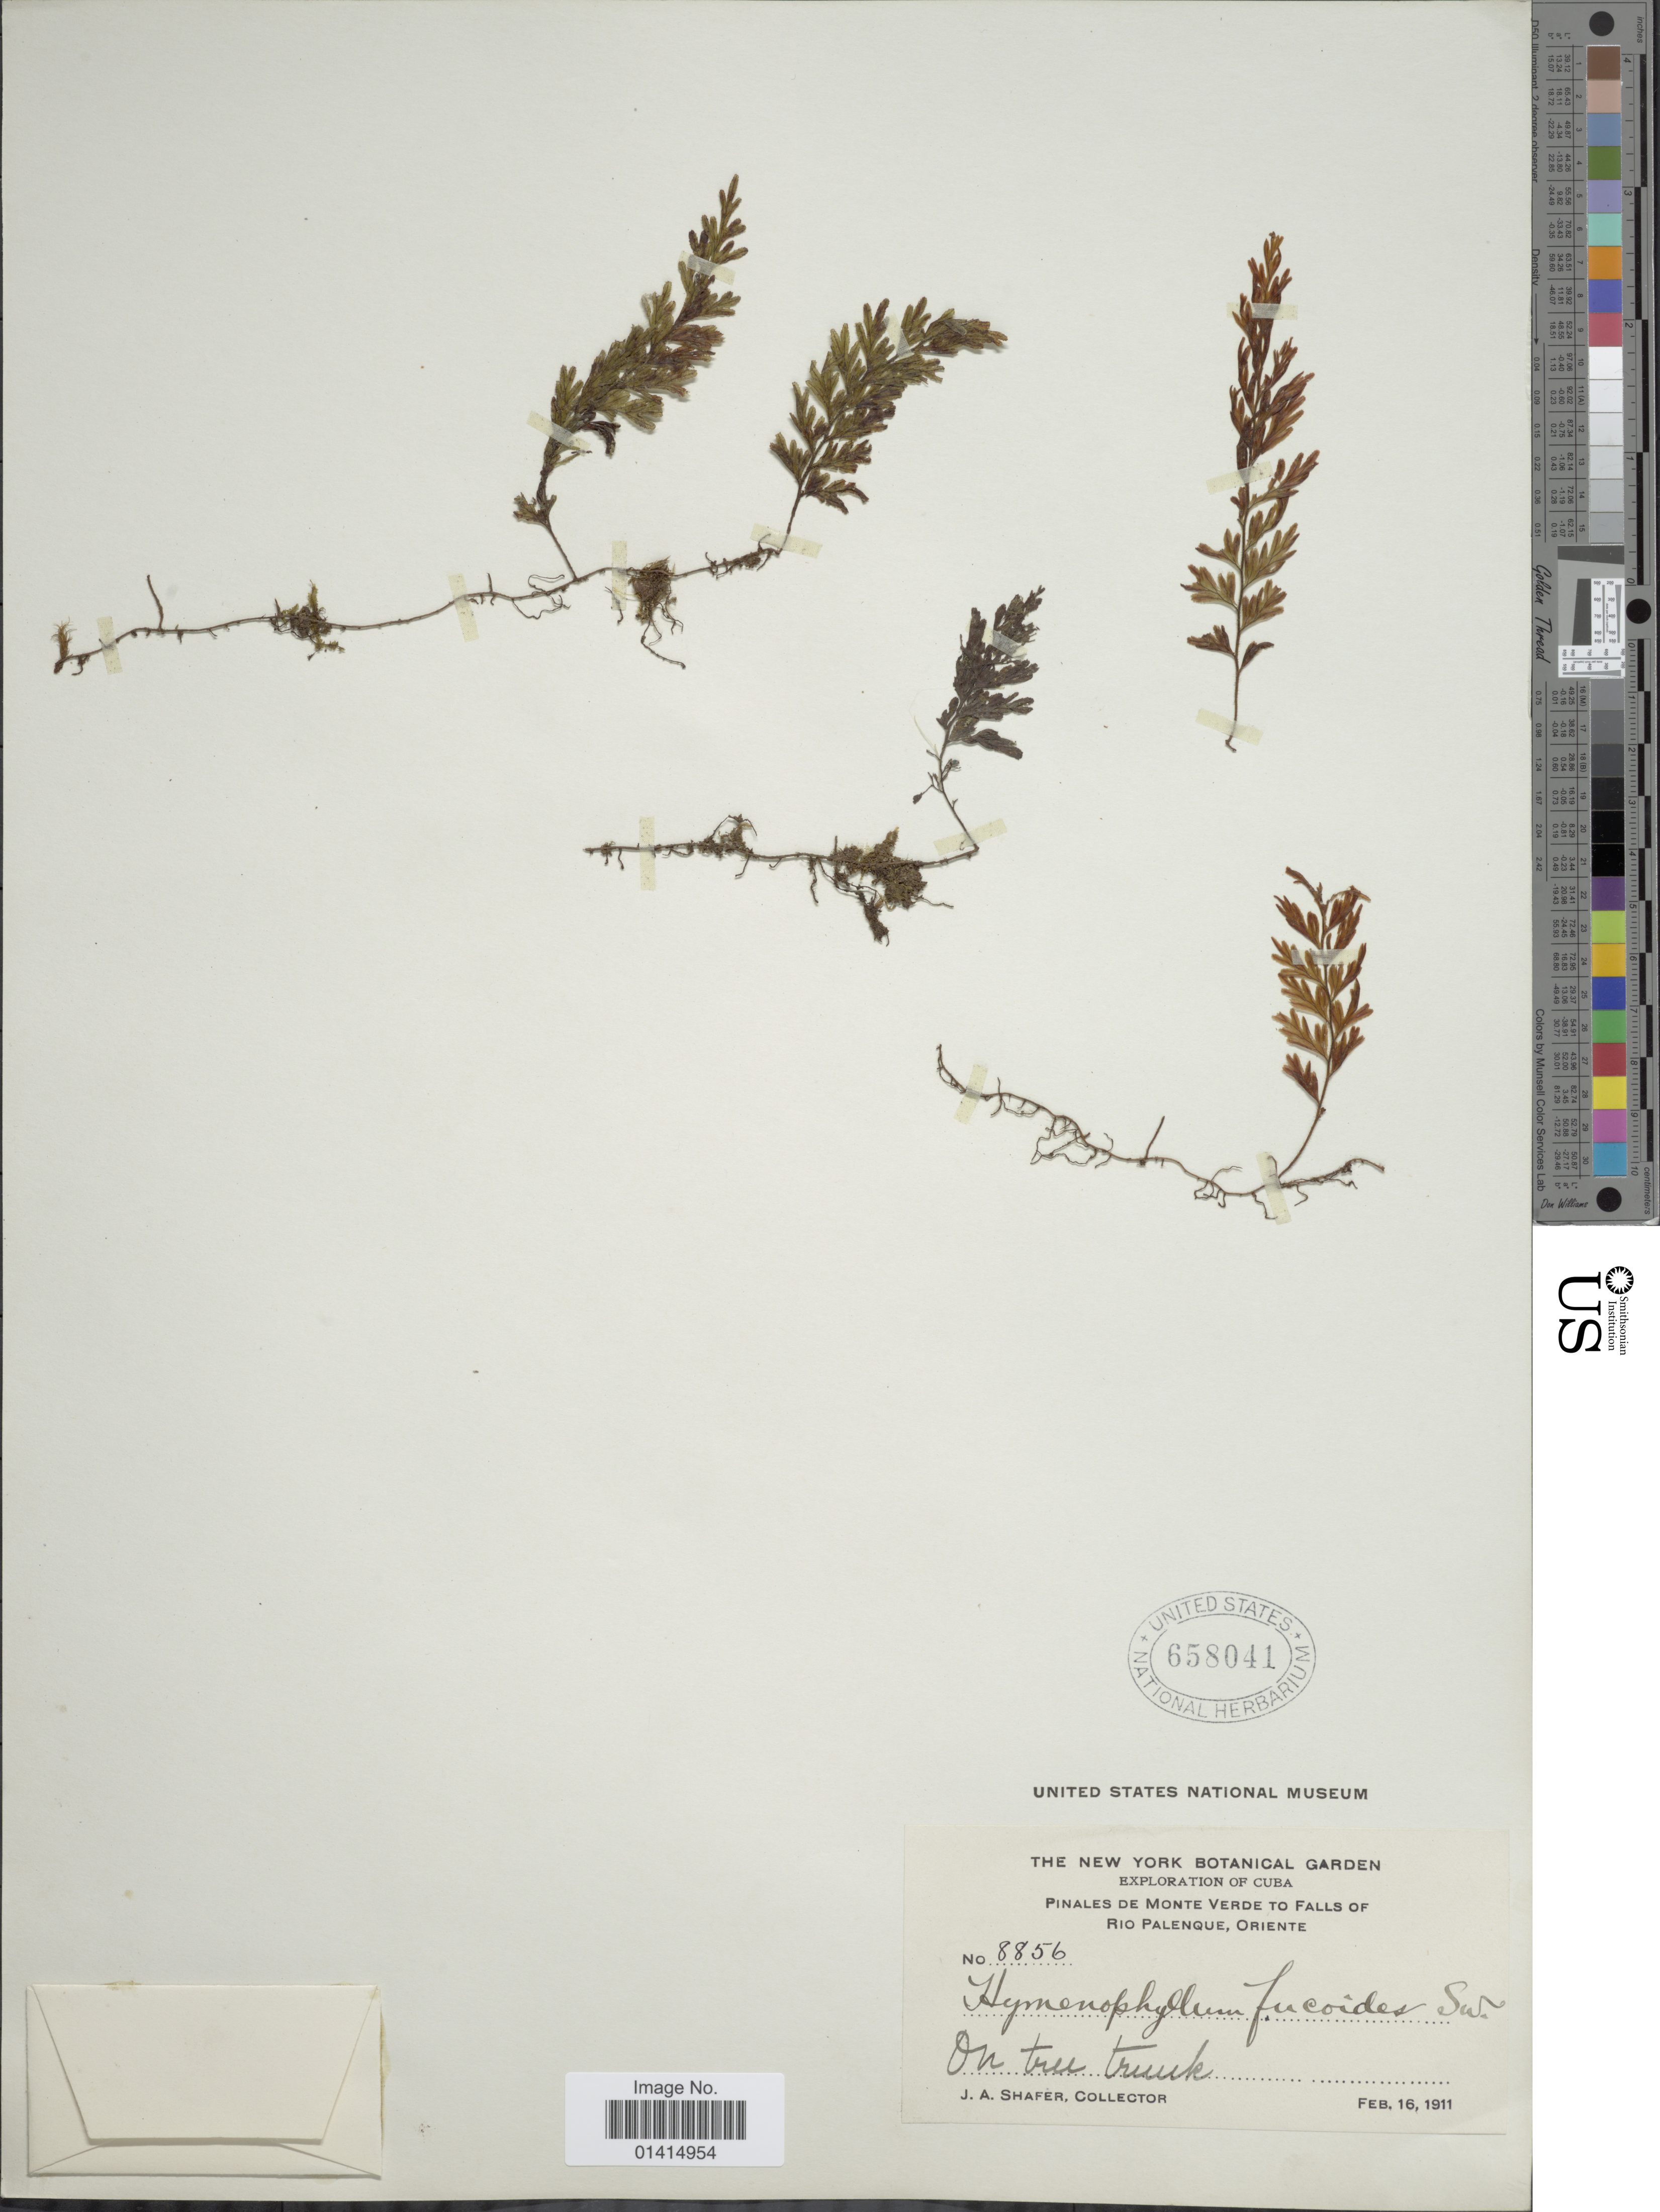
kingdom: Plantae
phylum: Tracheophyta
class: Polypodiopsida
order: Hymenophyllales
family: Hymenophyllaceae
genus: Hymenophyllum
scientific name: Hymenophyllum fucoides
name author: (Sw.) Sw.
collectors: J. A. Shafer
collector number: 8856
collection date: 1911-02-16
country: Cuba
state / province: Oriente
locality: Pinales de Monte Verde to Falls of Rio Palenque, Oriente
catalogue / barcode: US 658041